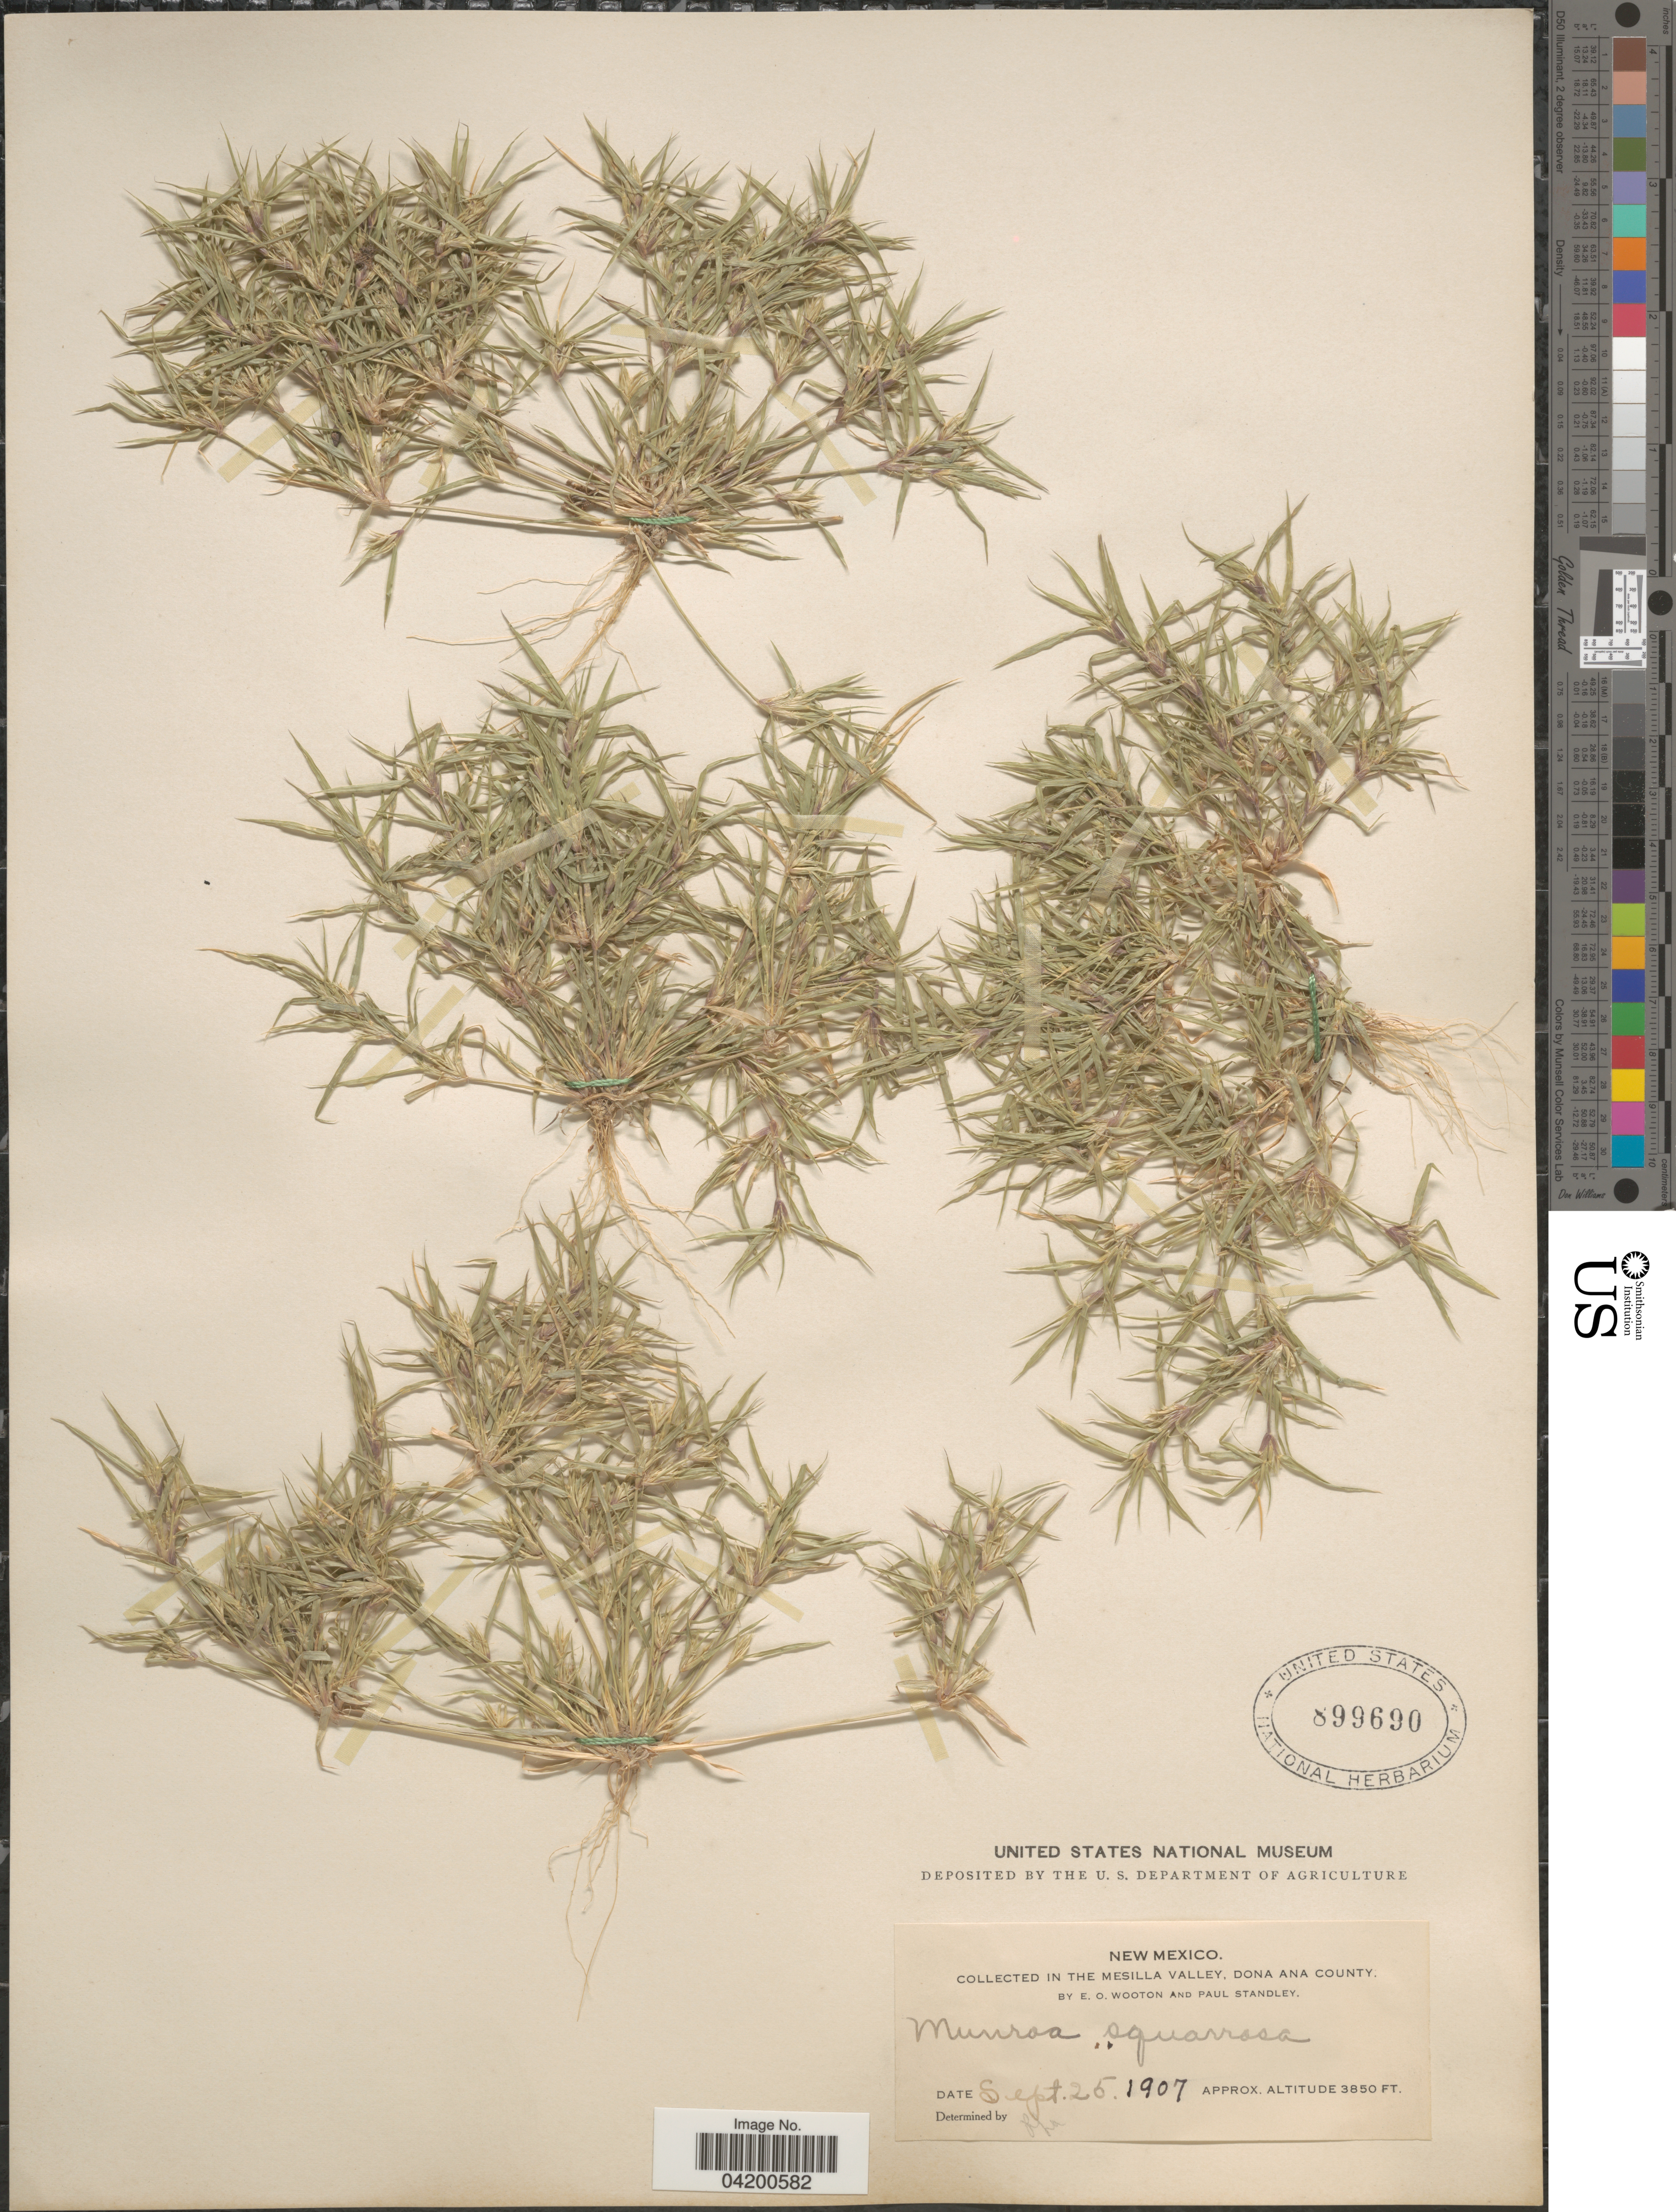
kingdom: Plantae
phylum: Tracheophyta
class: Liliopsida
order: Poales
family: Poaceae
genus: Munroa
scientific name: Munroa squarrosa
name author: (Nutt.) Torr.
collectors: E. O. Wooton & P. C. Standley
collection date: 1907-09-25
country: United States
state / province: New Mexico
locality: In the Mesilla Valley, Dona Ana County.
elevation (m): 1173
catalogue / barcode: US 899690